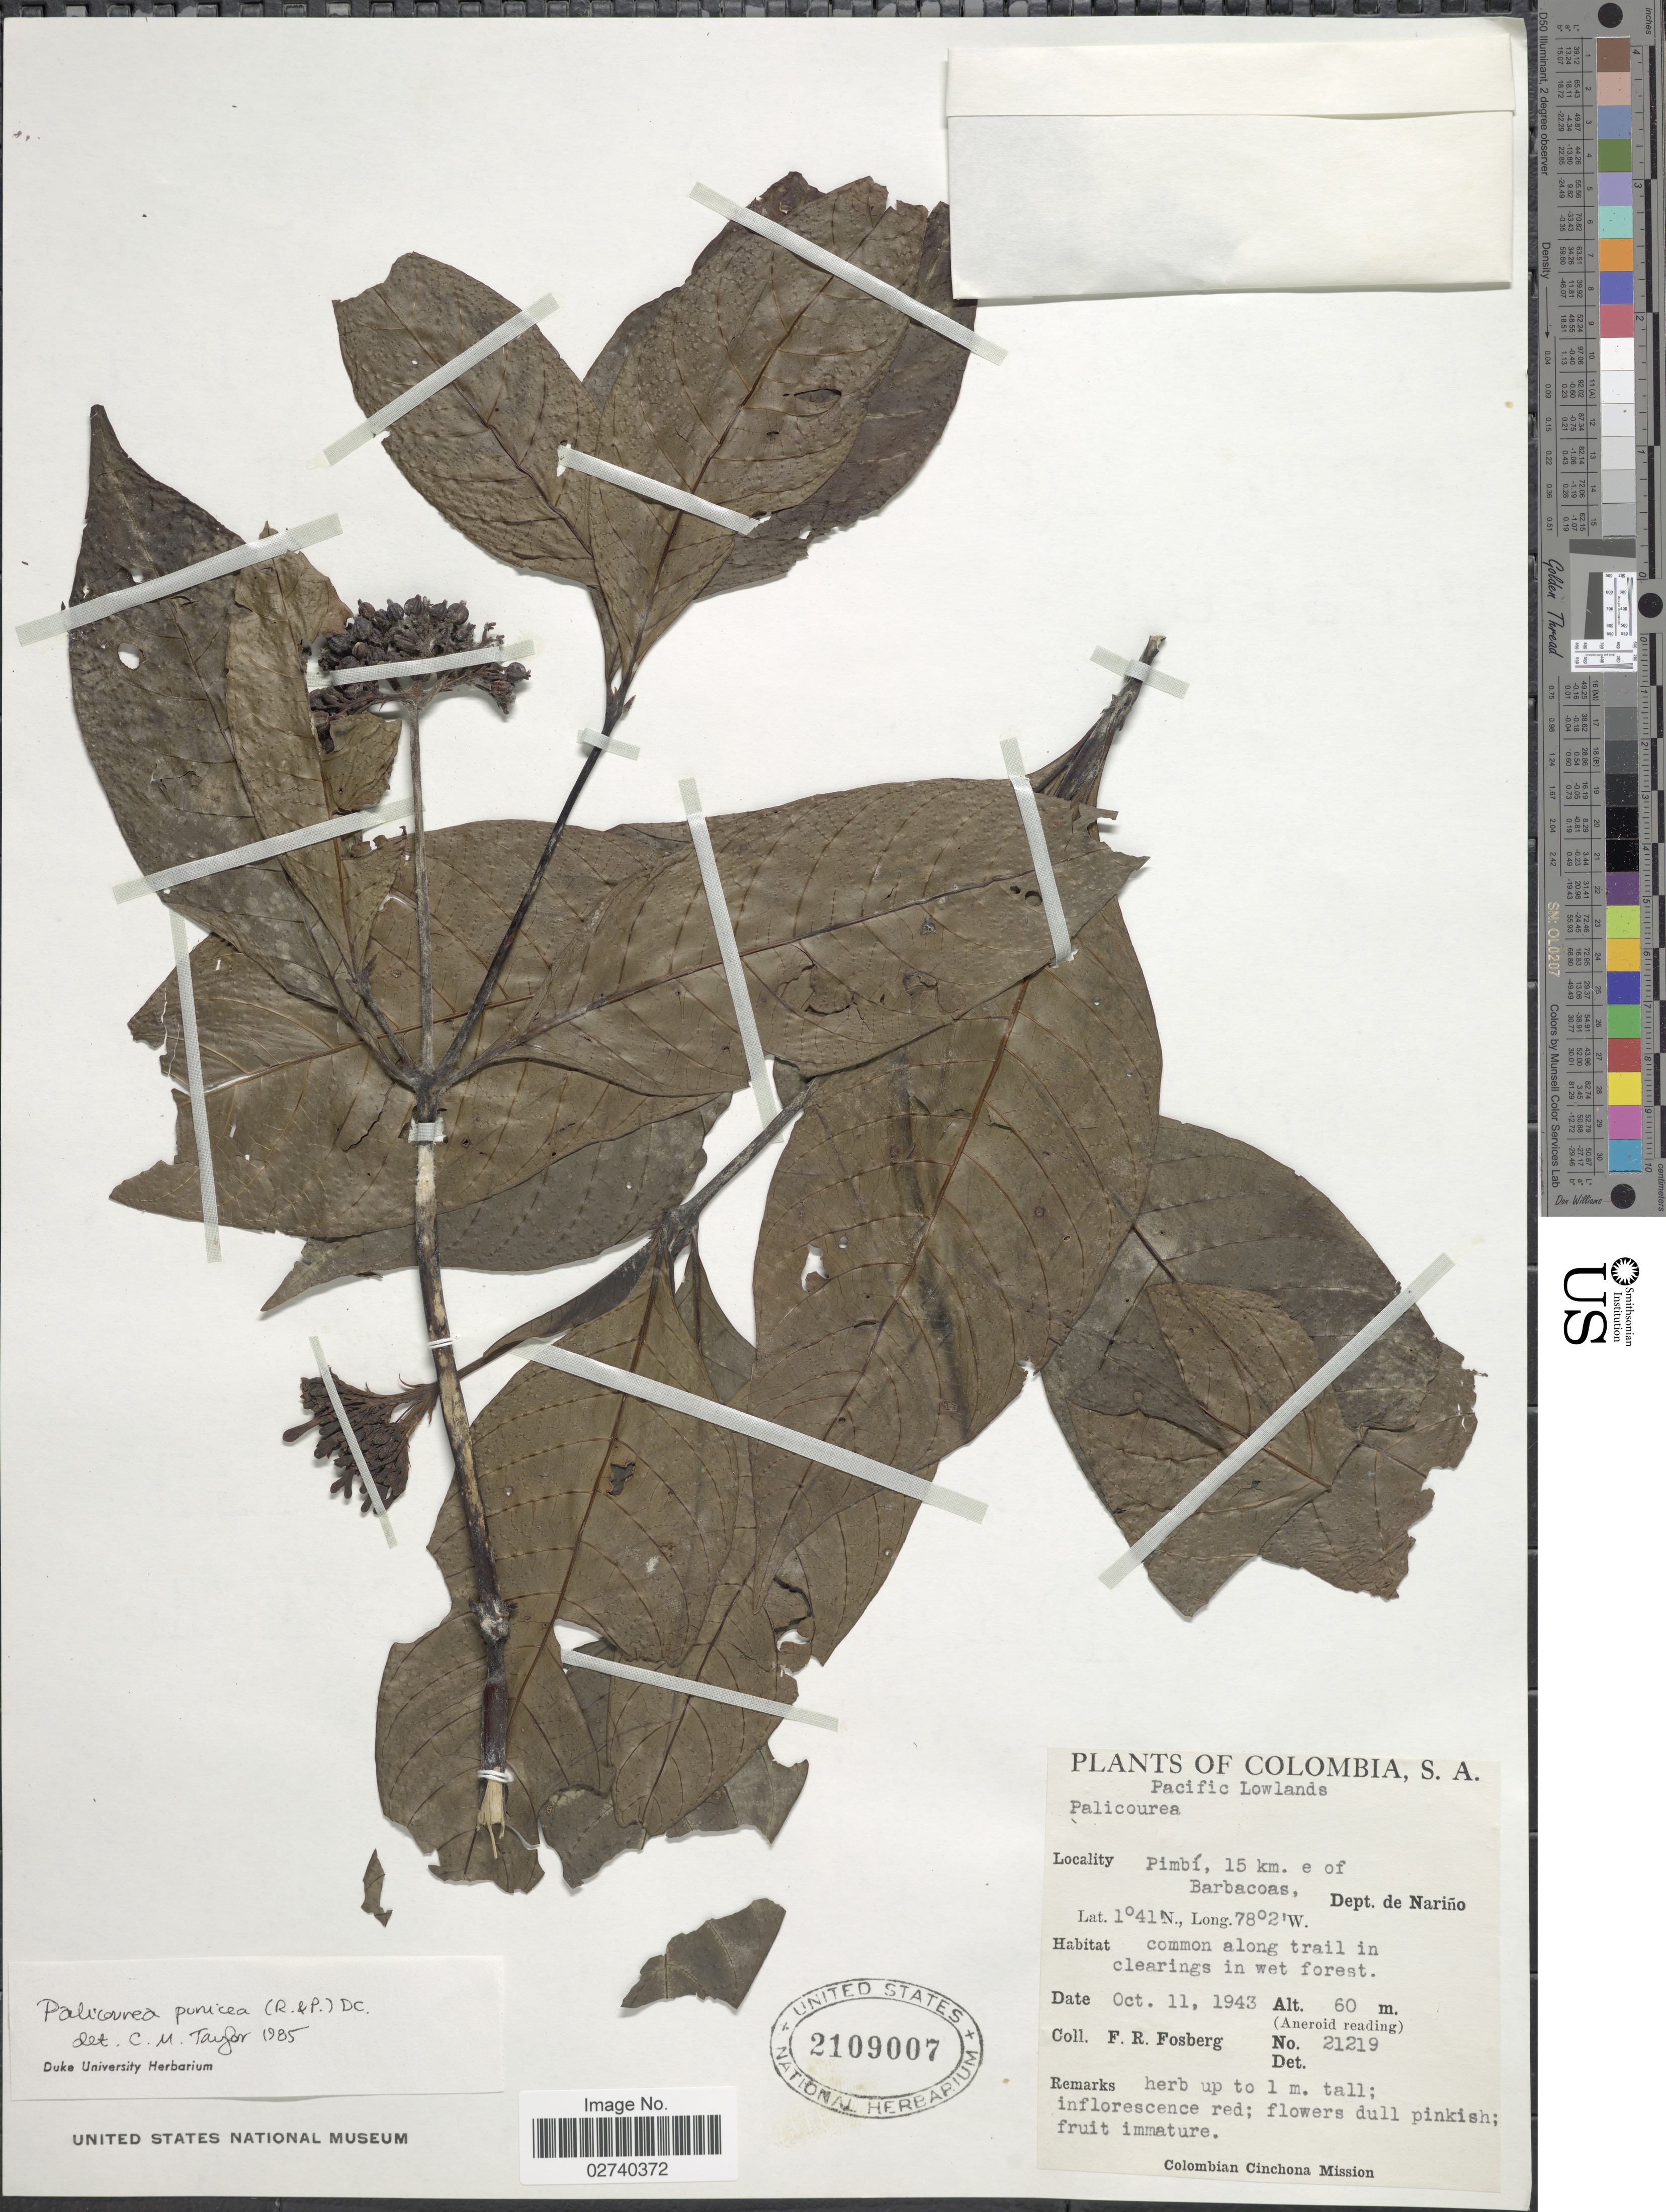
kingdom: Plantae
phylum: Tracheophyta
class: Magnoliopsida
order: Gentianales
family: Rubiaceae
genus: Palicourea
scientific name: Palicourea punicea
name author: (Ruiz & Pav.) DC.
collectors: F. R. Fosberg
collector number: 21219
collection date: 1943-10-11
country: Colombia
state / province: Nariño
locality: Pimbí, 15 km. e of Barbacoas, Dept. de Nariño.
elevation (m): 60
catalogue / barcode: US 2109007